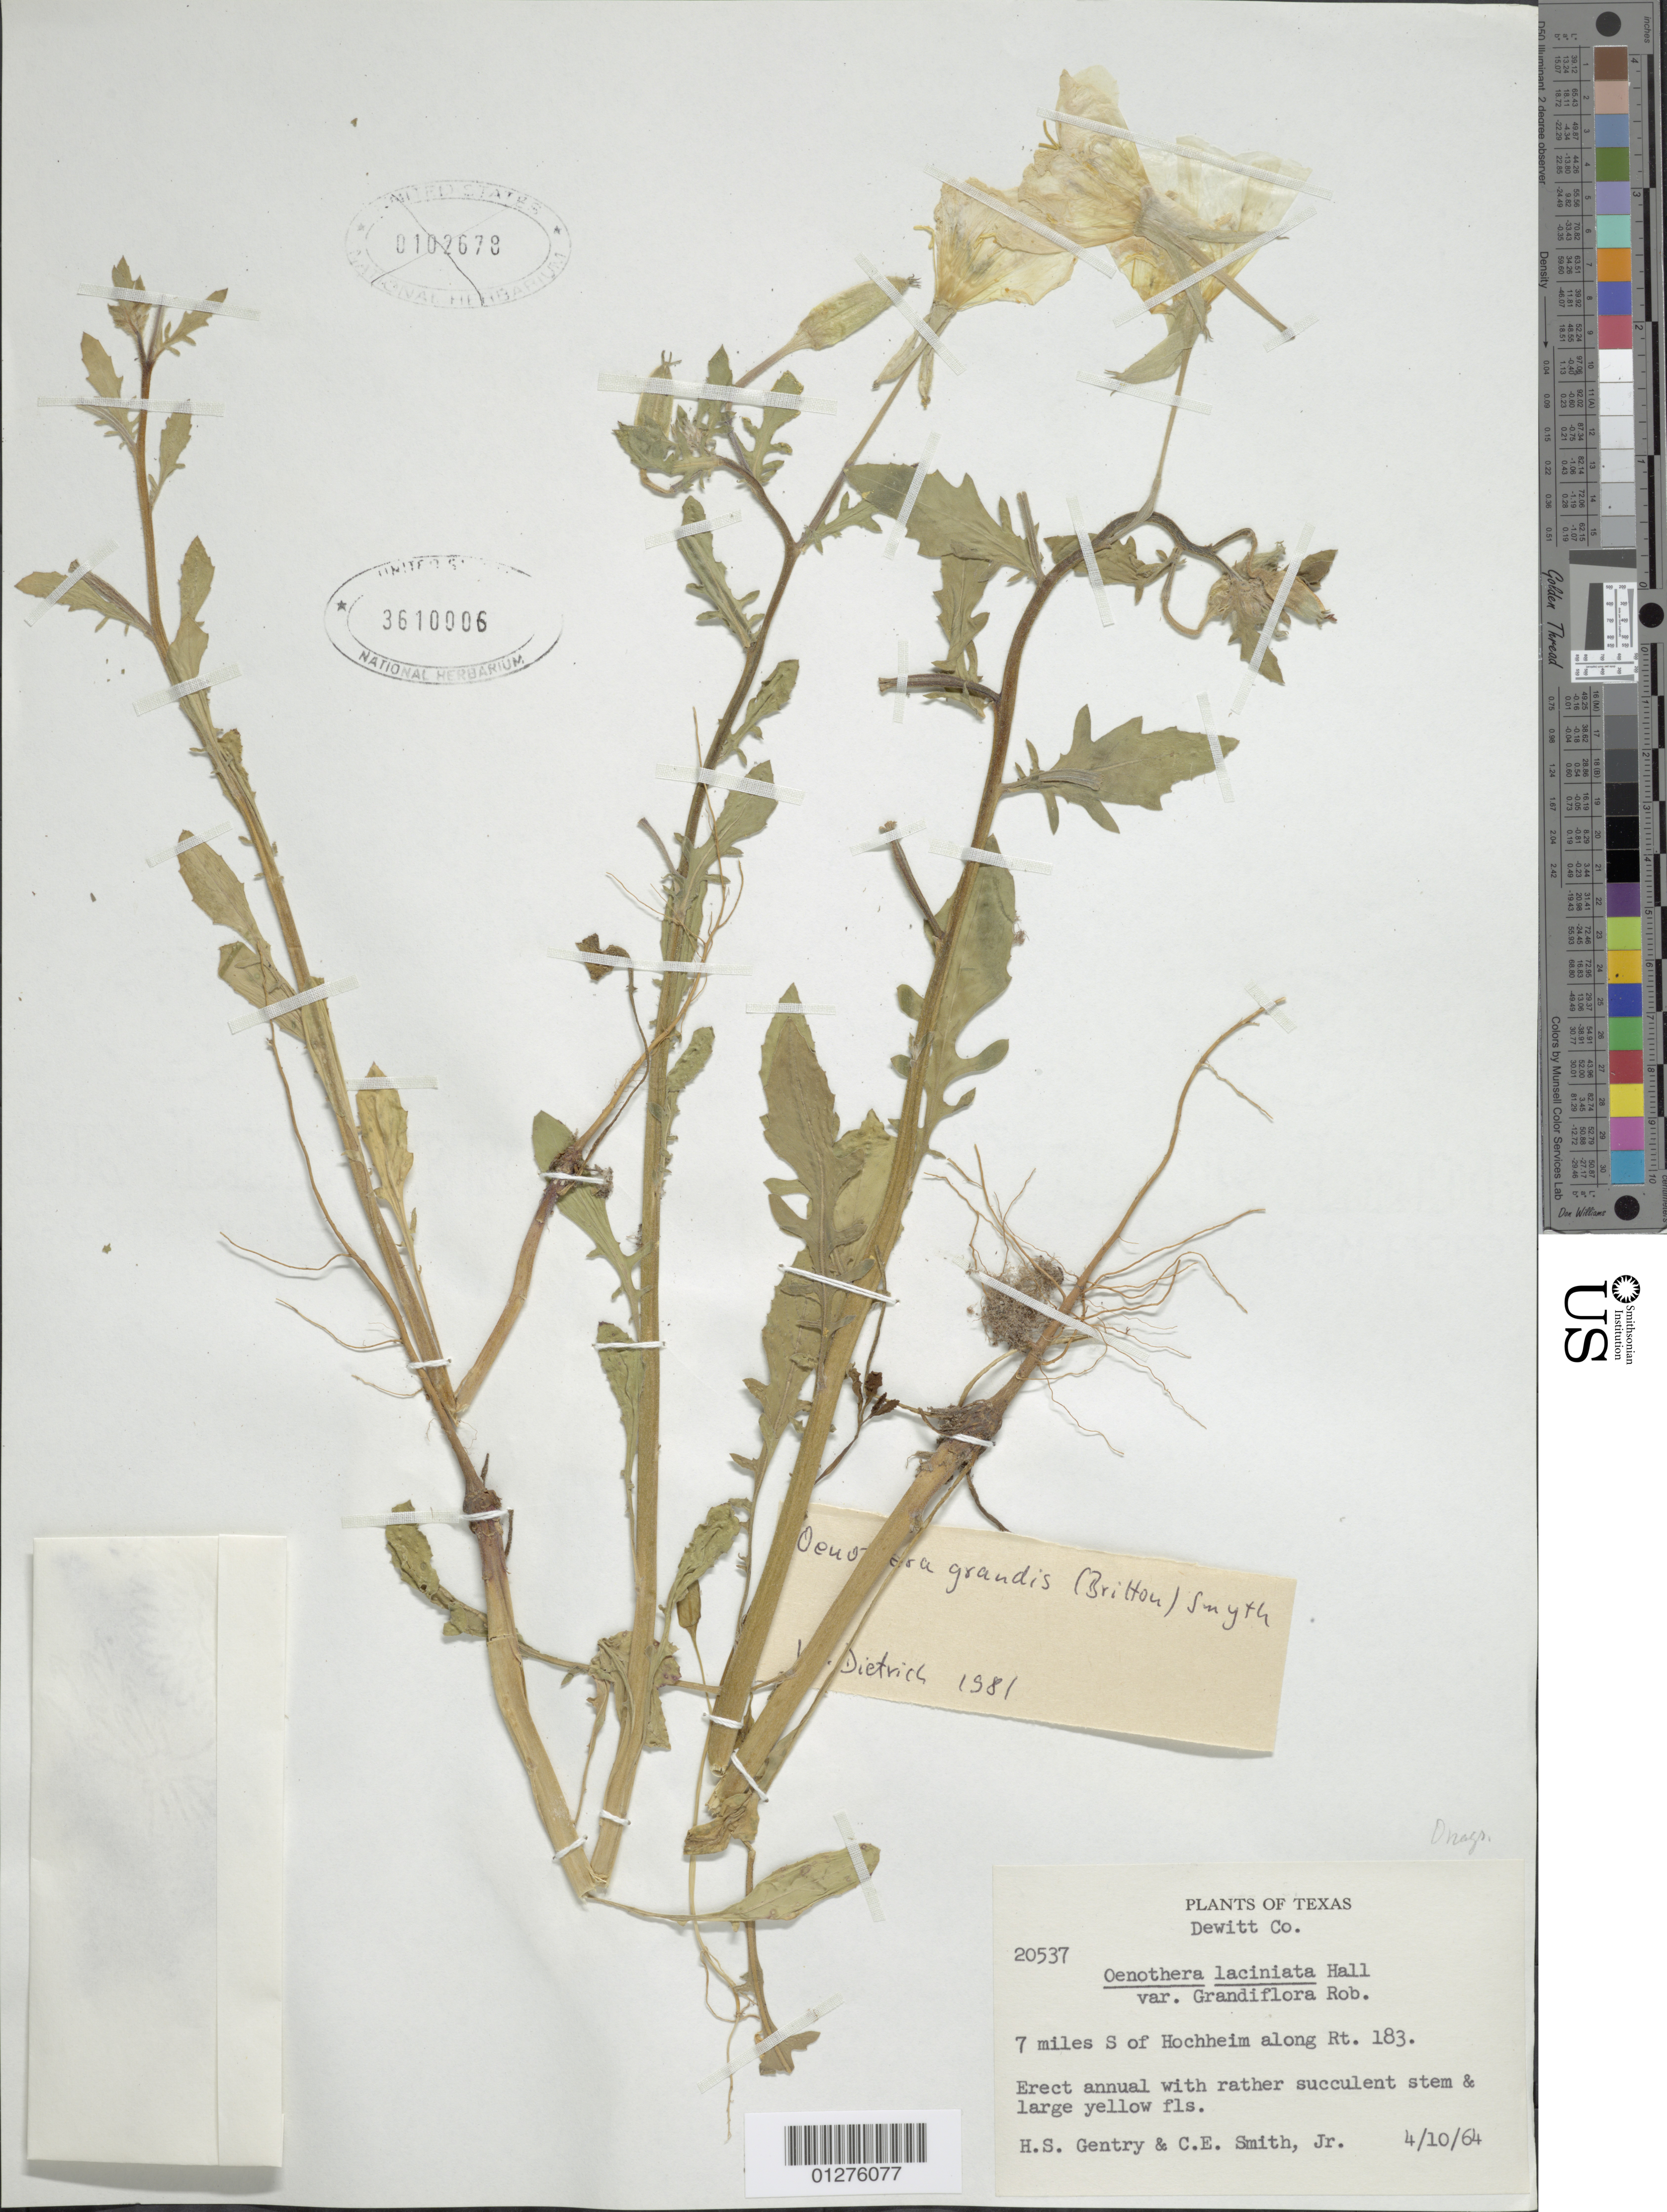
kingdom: Plantae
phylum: Tracheophyta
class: Magnoliopsida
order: Myrtales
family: Onagraceae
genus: Oenothera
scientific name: Oenothera grandis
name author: (Britton) Smyth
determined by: Dietrich, W.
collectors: H. S. Gentry & C. E. Smith Jr.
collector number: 20537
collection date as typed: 10 Apr 1964 or 04 Oct 1964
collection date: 1964-04-10 or 1964-10-04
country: United States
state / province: Texas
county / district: De Witt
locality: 7 miles S of Hochheim along Rt. 183.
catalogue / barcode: US 3610006